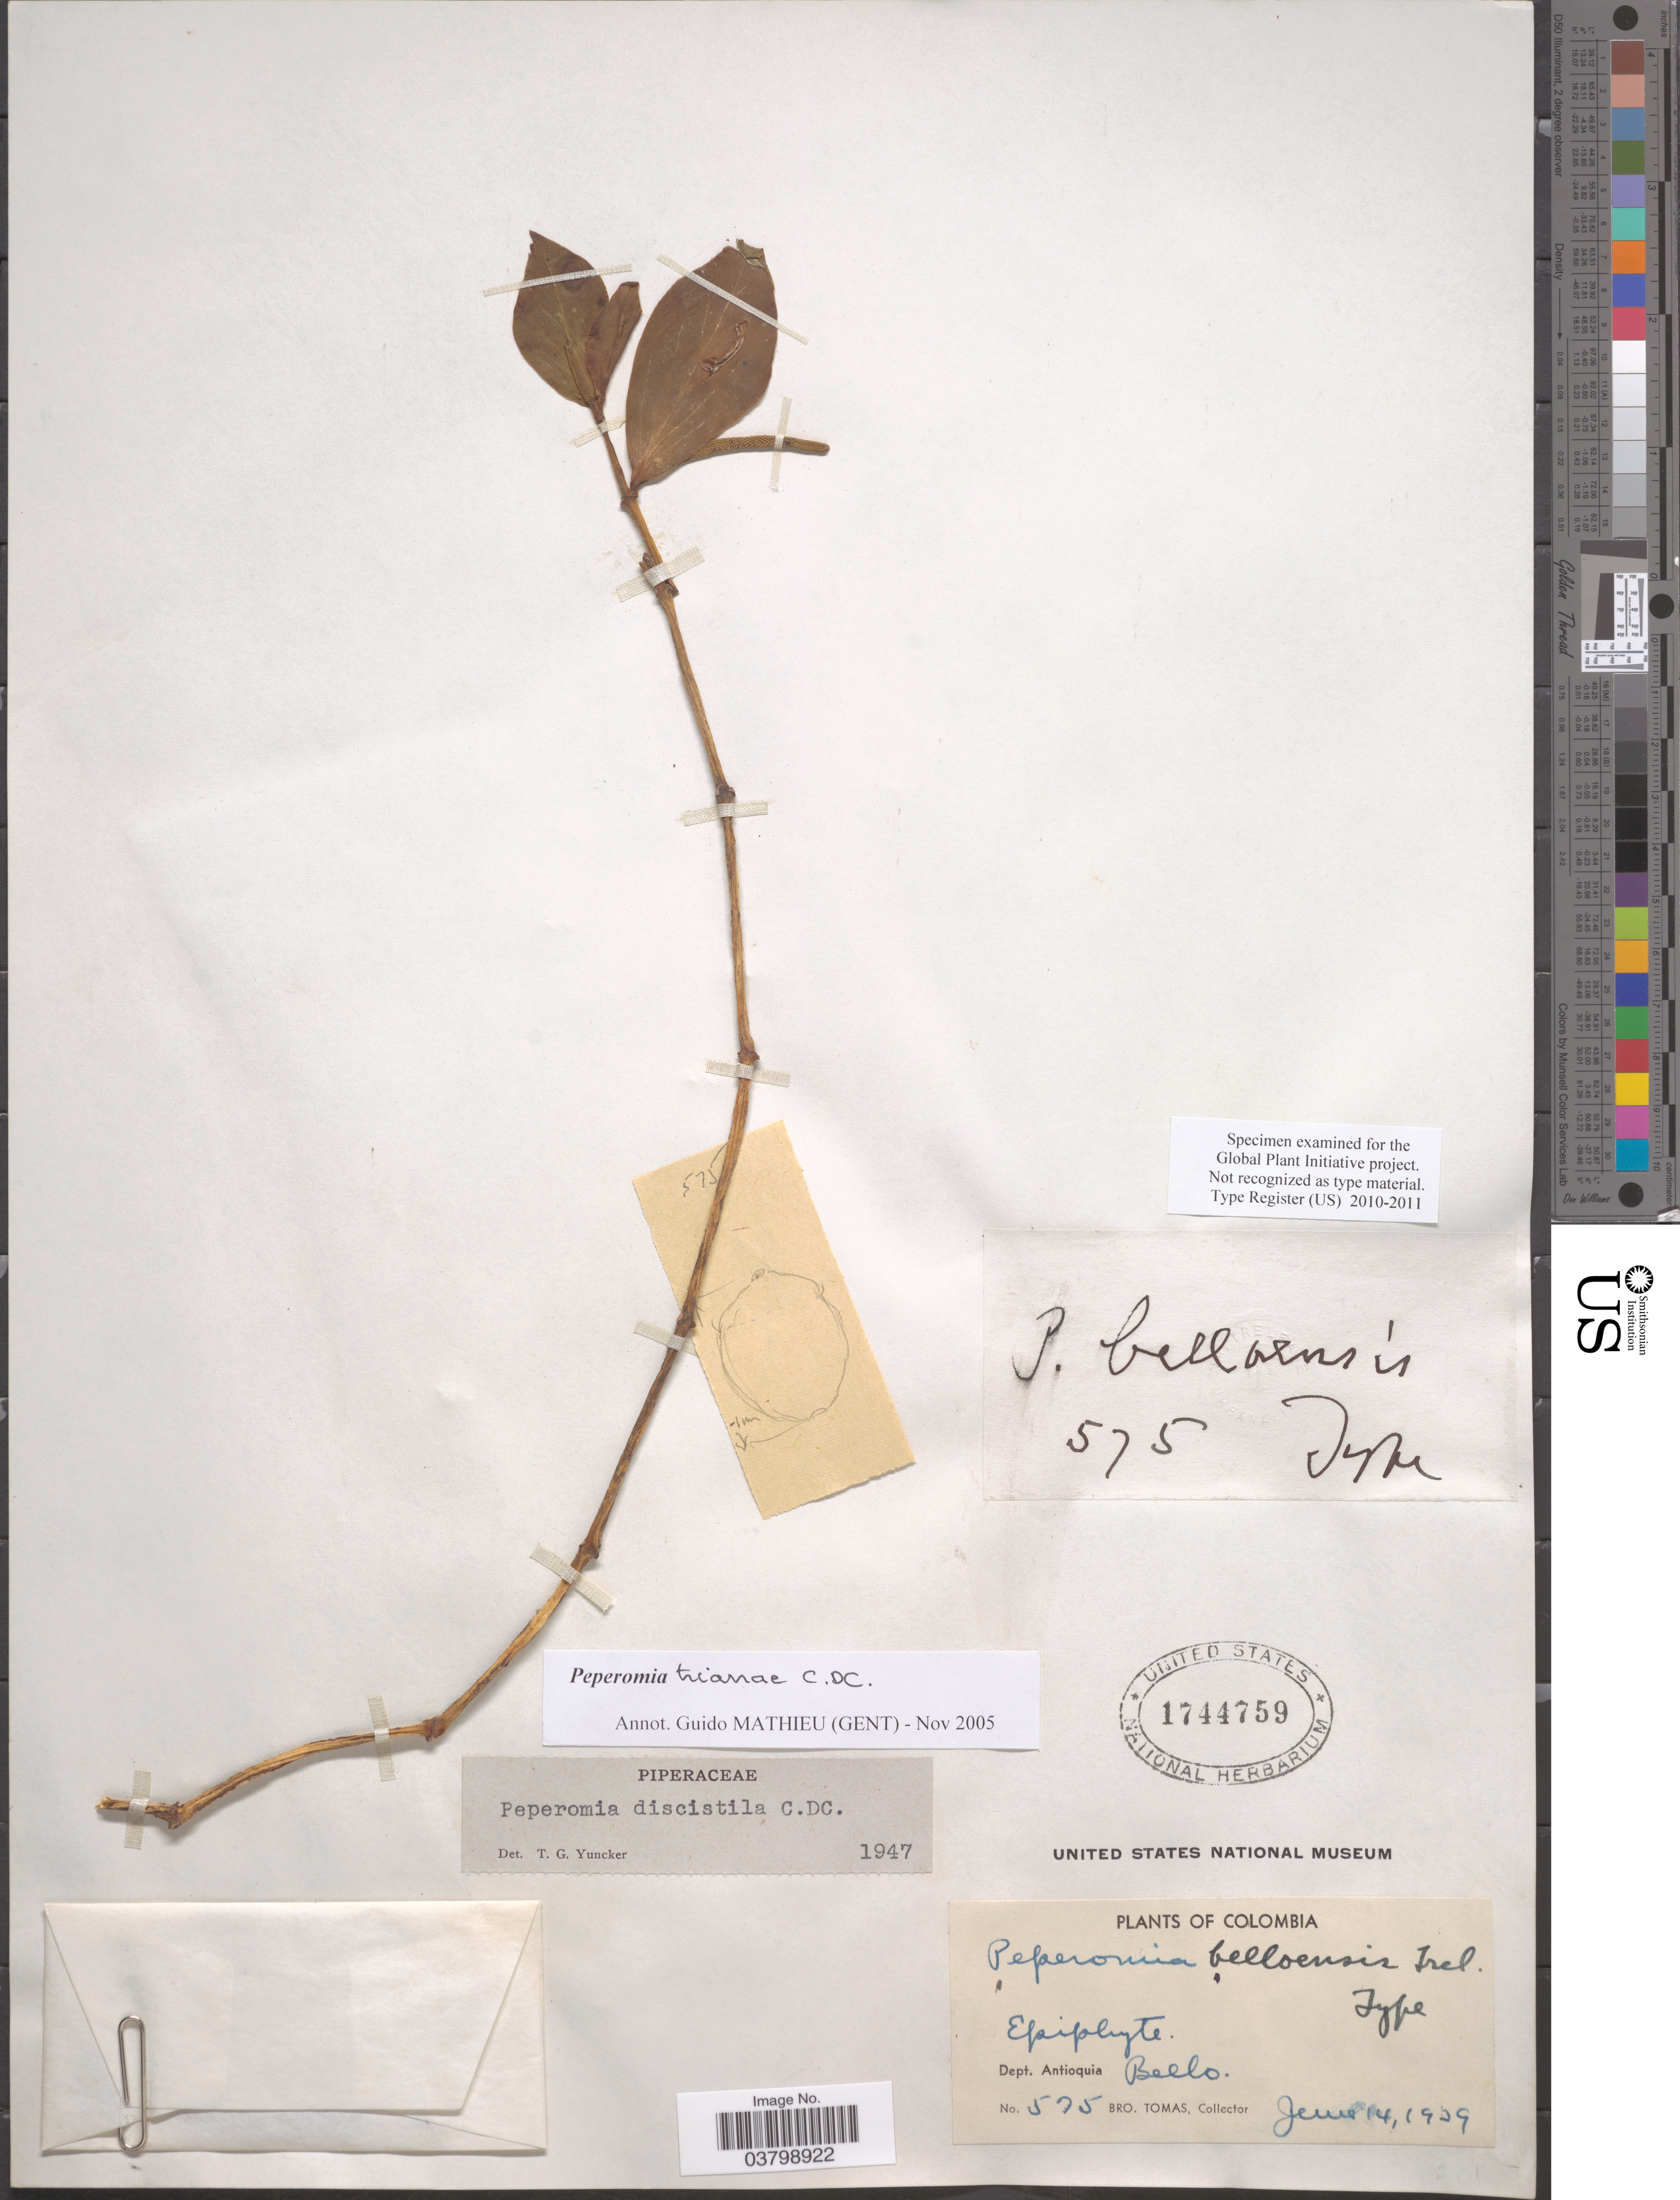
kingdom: Plantae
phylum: Tracheophyta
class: Magnoliopsida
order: Piperales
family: Piperaceae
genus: Peperomia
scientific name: Peperomia trianae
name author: C. DC.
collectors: B. Tomas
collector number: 575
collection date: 1939-06-14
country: Colombia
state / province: Antioquia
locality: Dept. Antioquia. Bello.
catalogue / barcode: US 1744759